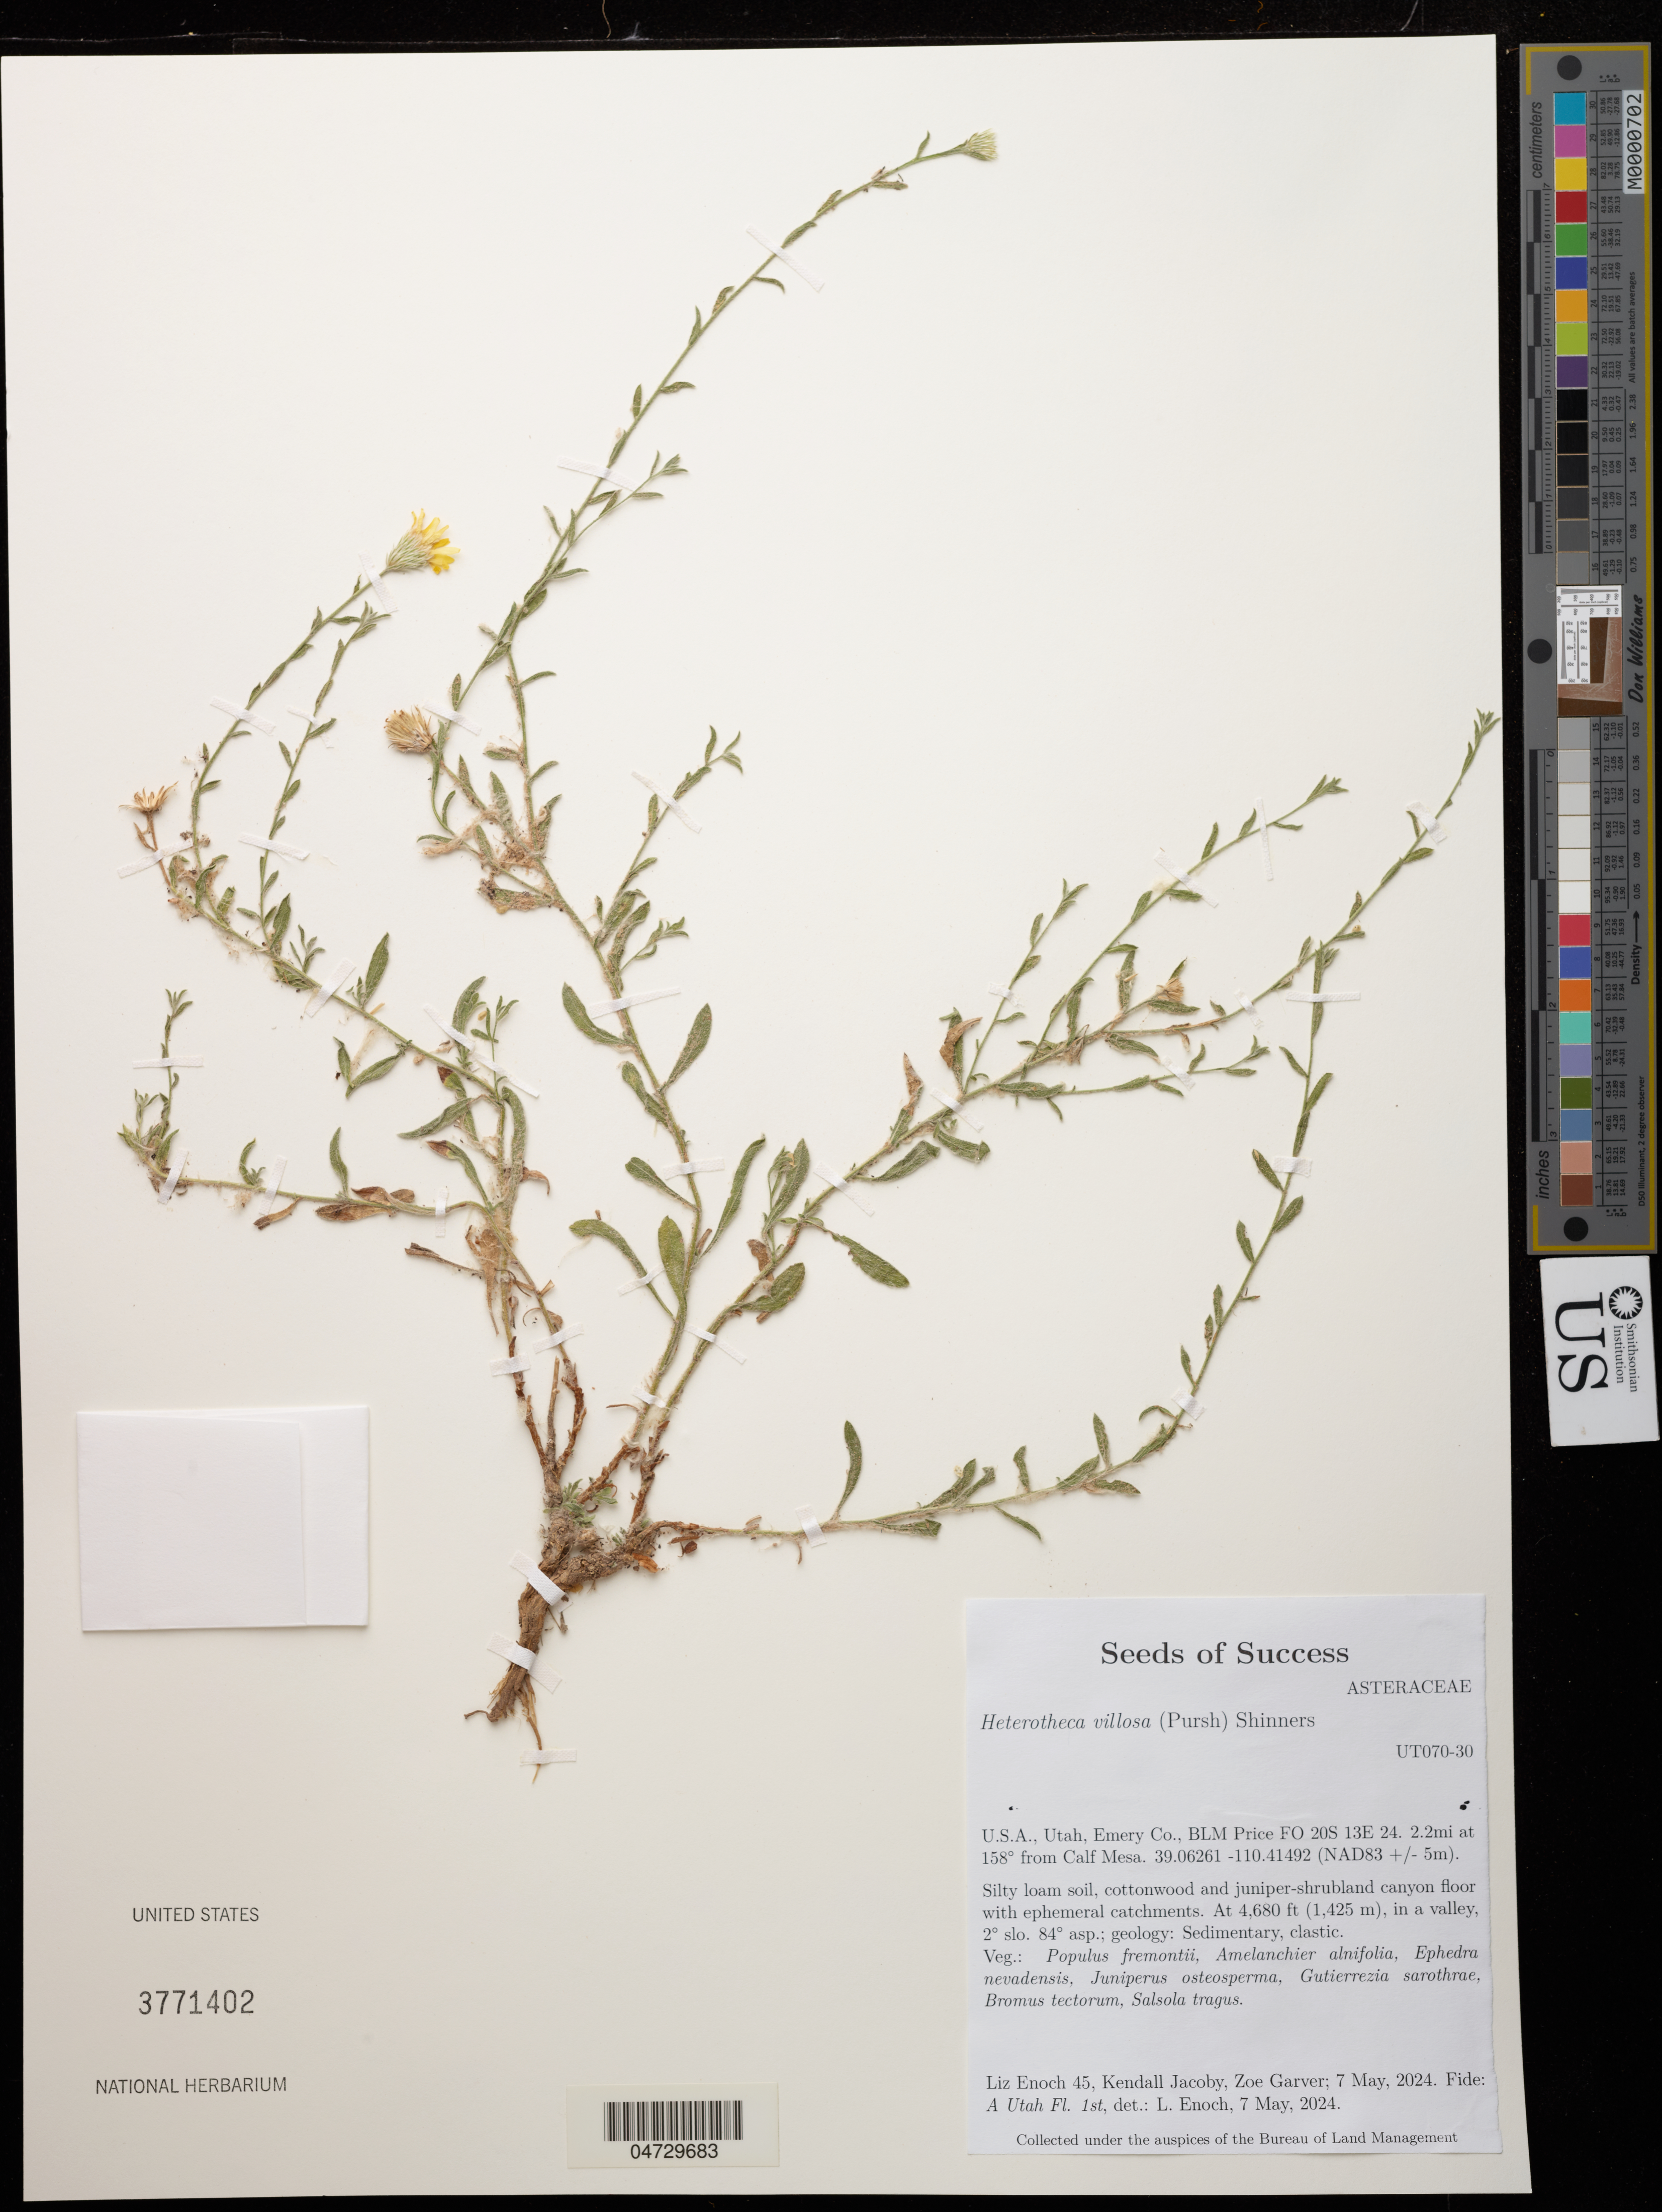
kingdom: Plantae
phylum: Tracheophyta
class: Magnoliopsida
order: Asterales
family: Asteraceae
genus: Heterotheca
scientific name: Heterotheca villosa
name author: (Pursh) Shinners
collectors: L. Enoch, K. Jacoby & Z. Garver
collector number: UT070-30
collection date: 2024-05-07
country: United States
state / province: Utah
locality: Emery Co., BLM Price FO 20S 13E 24. 2.2mi at 158° from Calf Mesa. (NAD83 +/- 5m).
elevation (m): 1426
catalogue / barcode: US 3771402